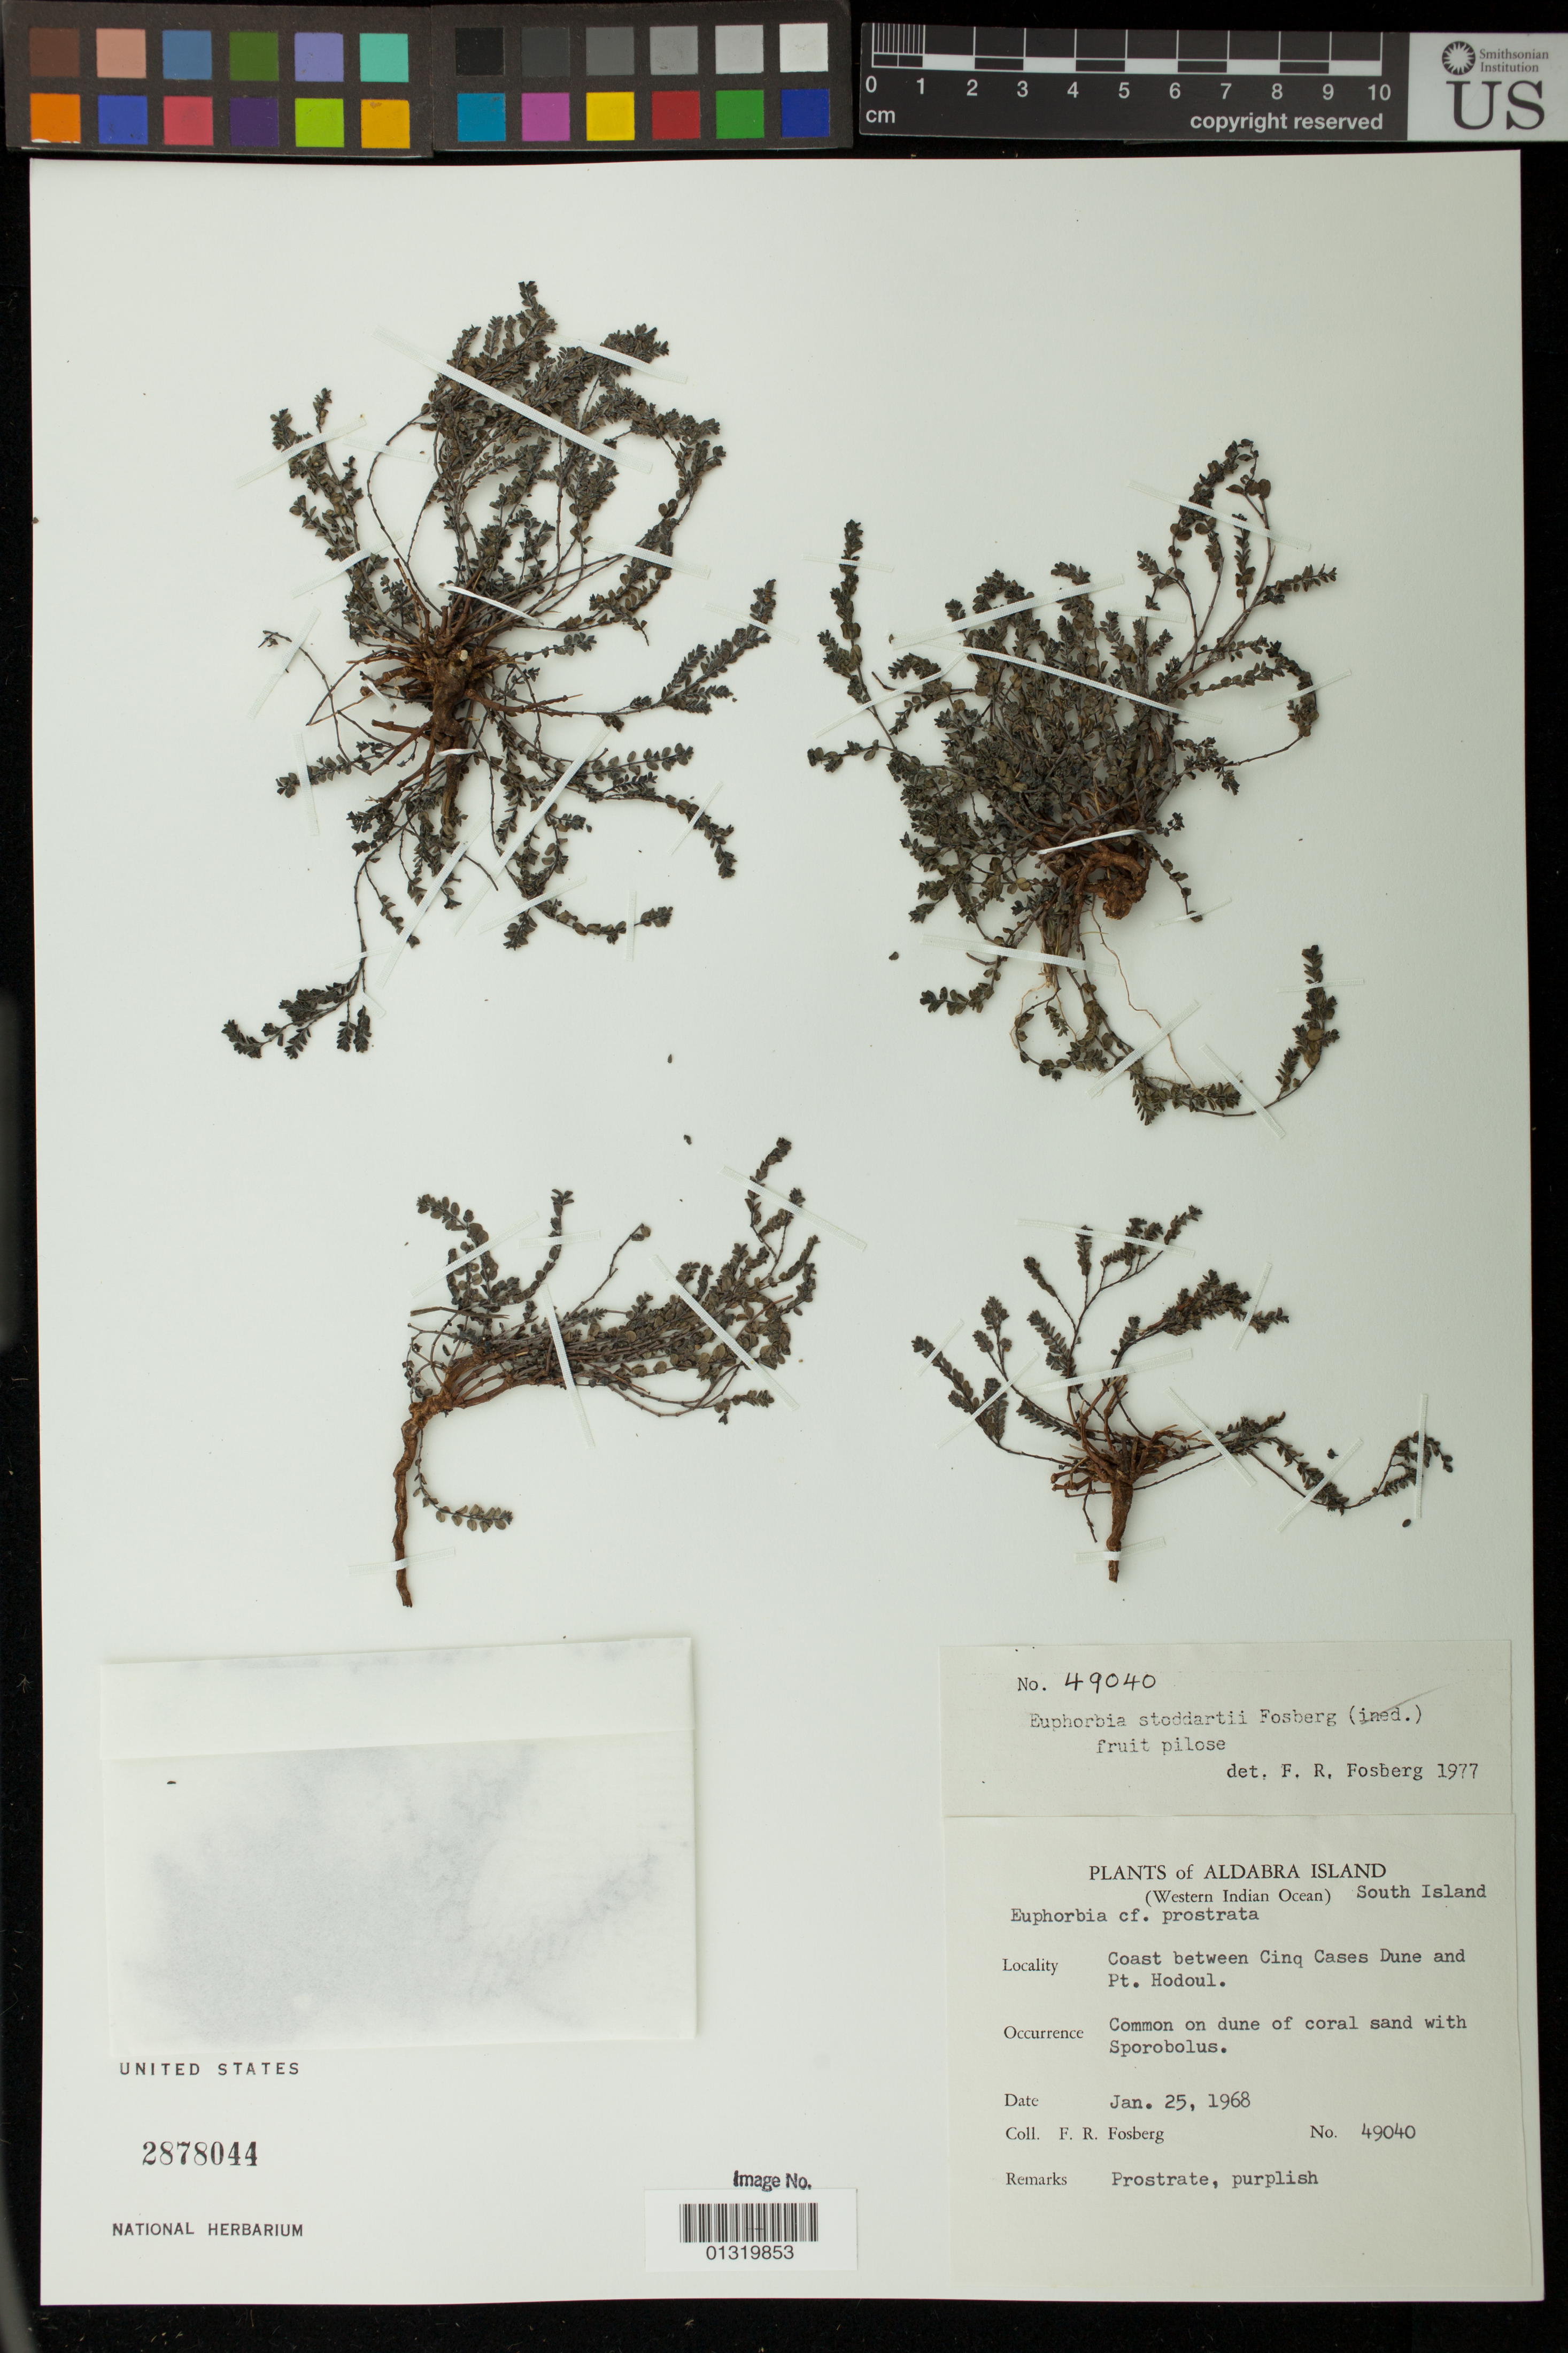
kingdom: Plantae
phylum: Tracheophyta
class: Magnoliopsida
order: Malpighiales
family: Euphorbiaceae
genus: Euphorbia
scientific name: Euphorbia stoddartii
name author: Fosberg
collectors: F. R. Fosberg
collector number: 49040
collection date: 1968-01-25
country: Seychelles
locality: Aldabra; South Island; Coast between Cinq Cases Dune and Pt. Hodoul.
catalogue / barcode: US 2878044